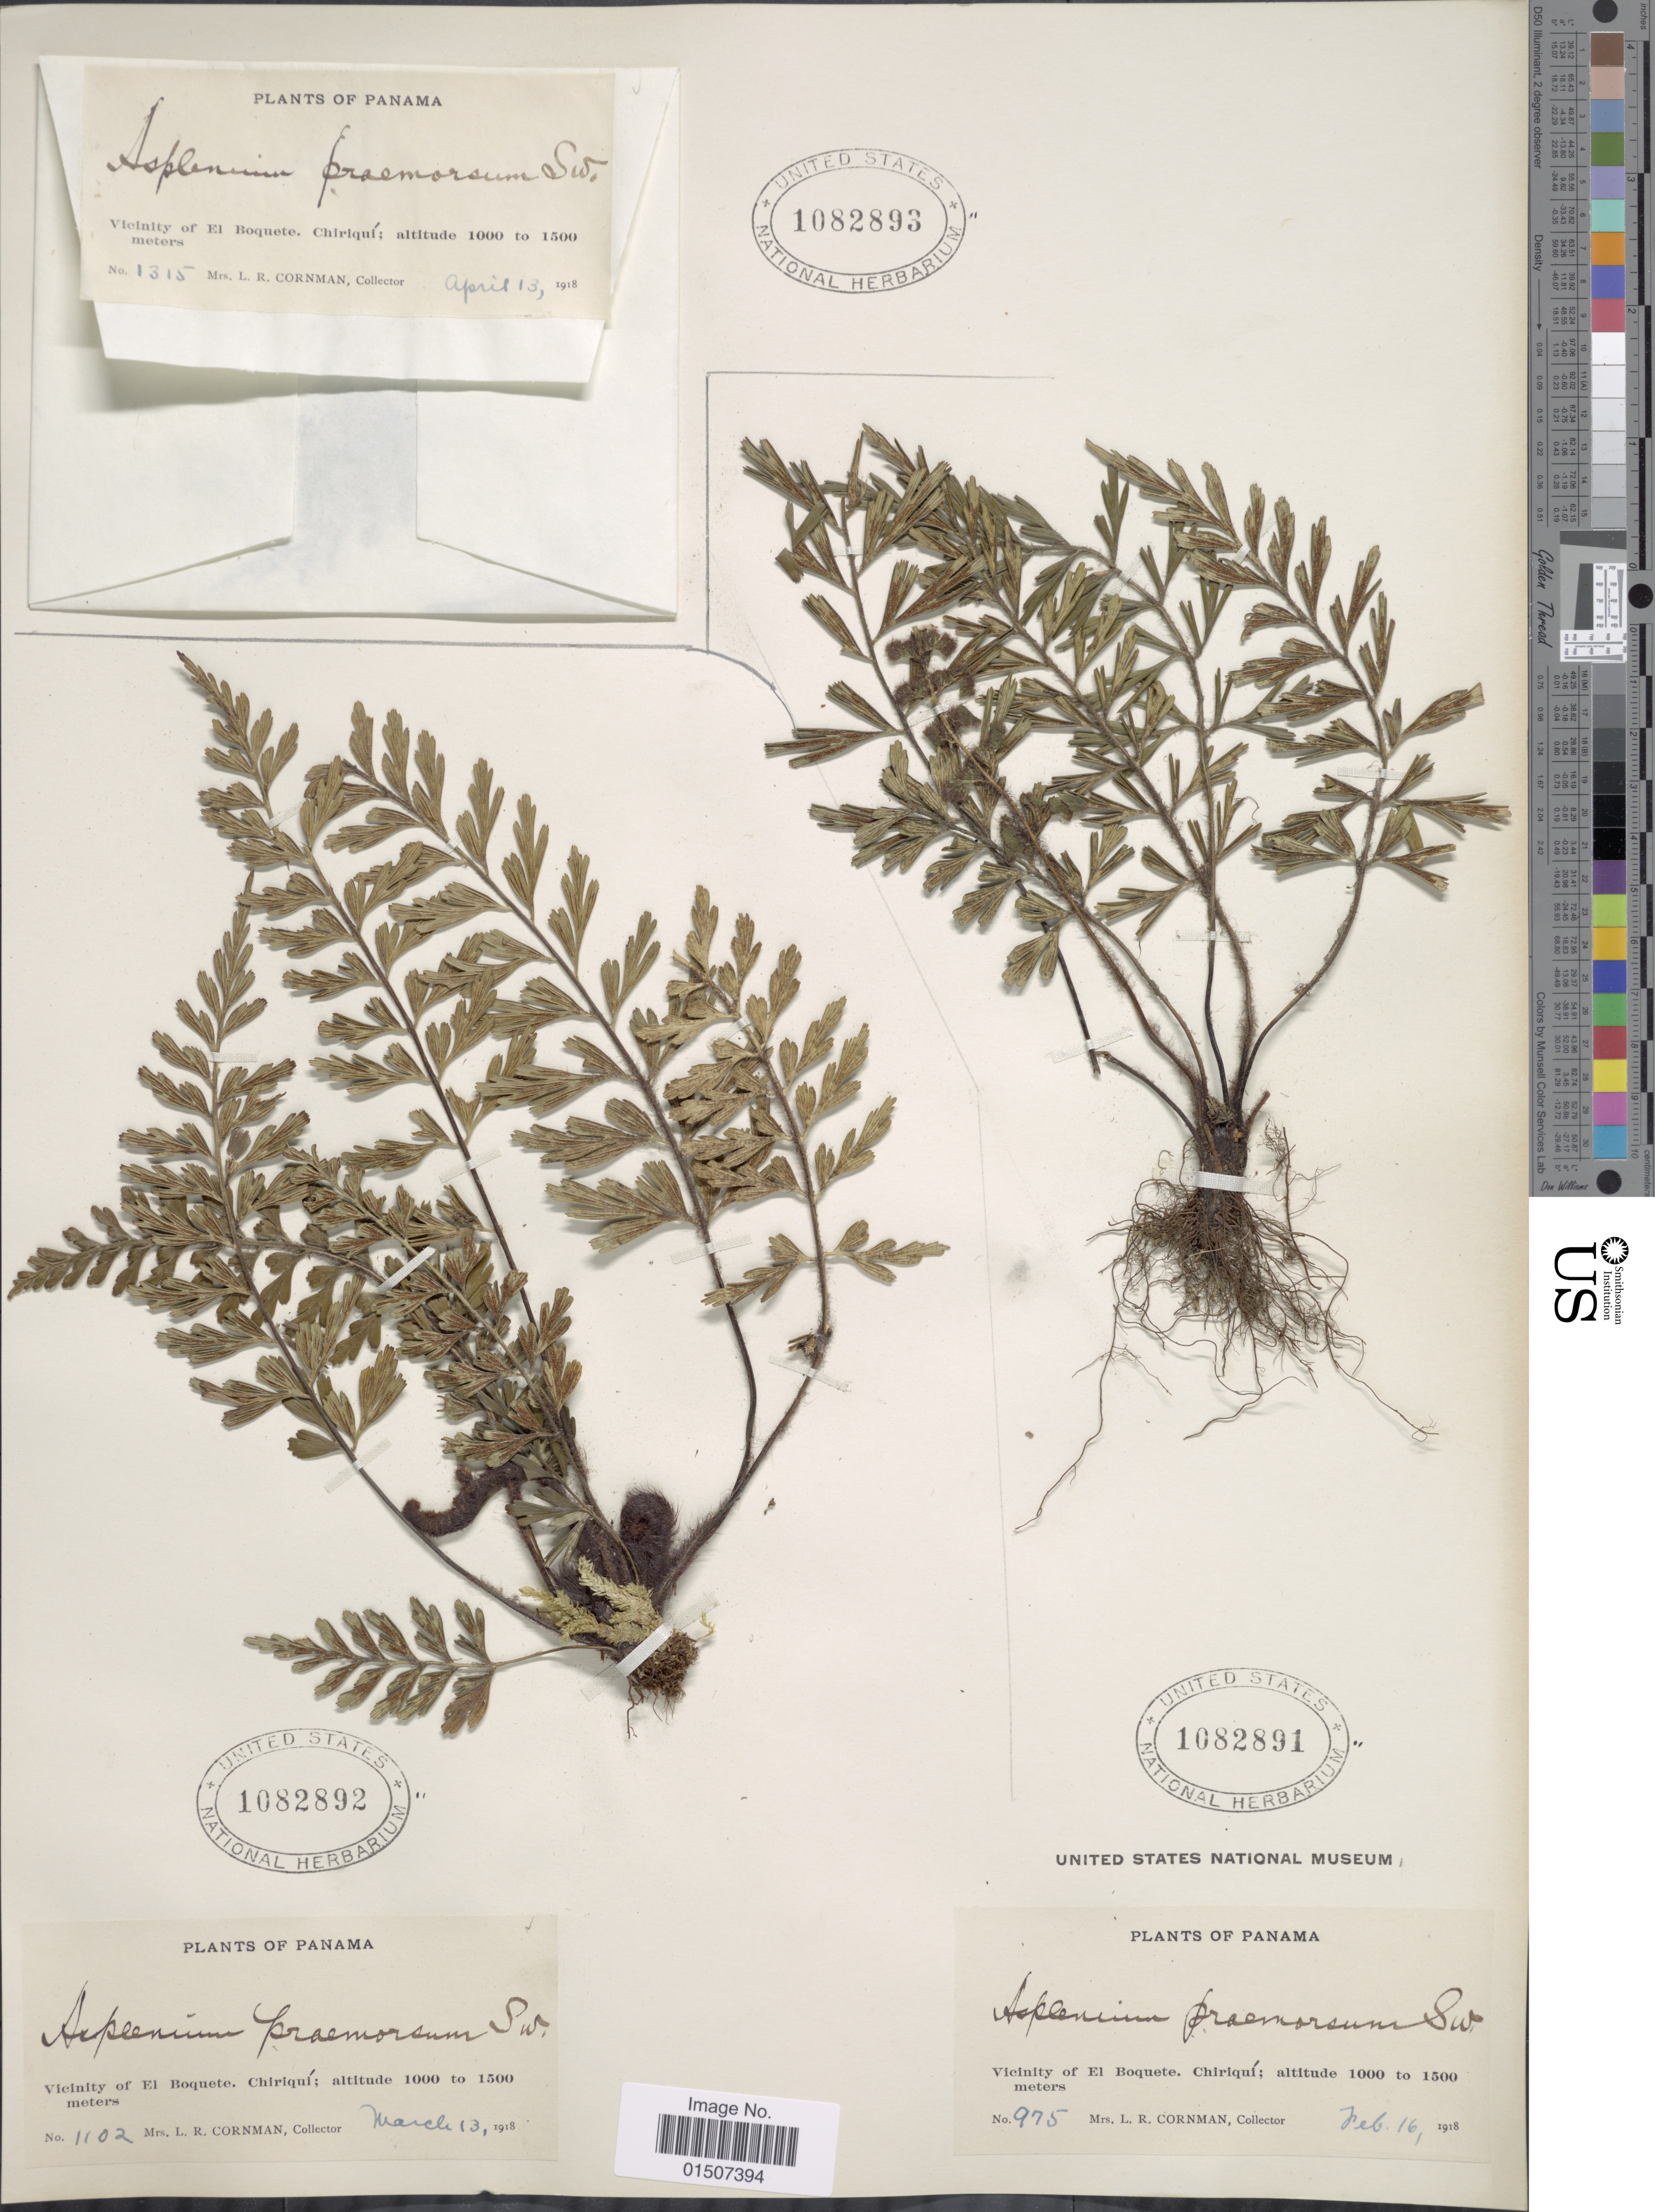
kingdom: Plantae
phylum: Tracheophyta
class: Polypodiopsida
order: Polypodiales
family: Aspleniaceae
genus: Asplenium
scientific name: Asplenium praemorsum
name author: Sw.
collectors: L. Cornman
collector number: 1315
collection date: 1918-04-13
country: Panama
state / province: Chiriqui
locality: Vicinity of El Boquete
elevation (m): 1000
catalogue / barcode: US 1082893-3